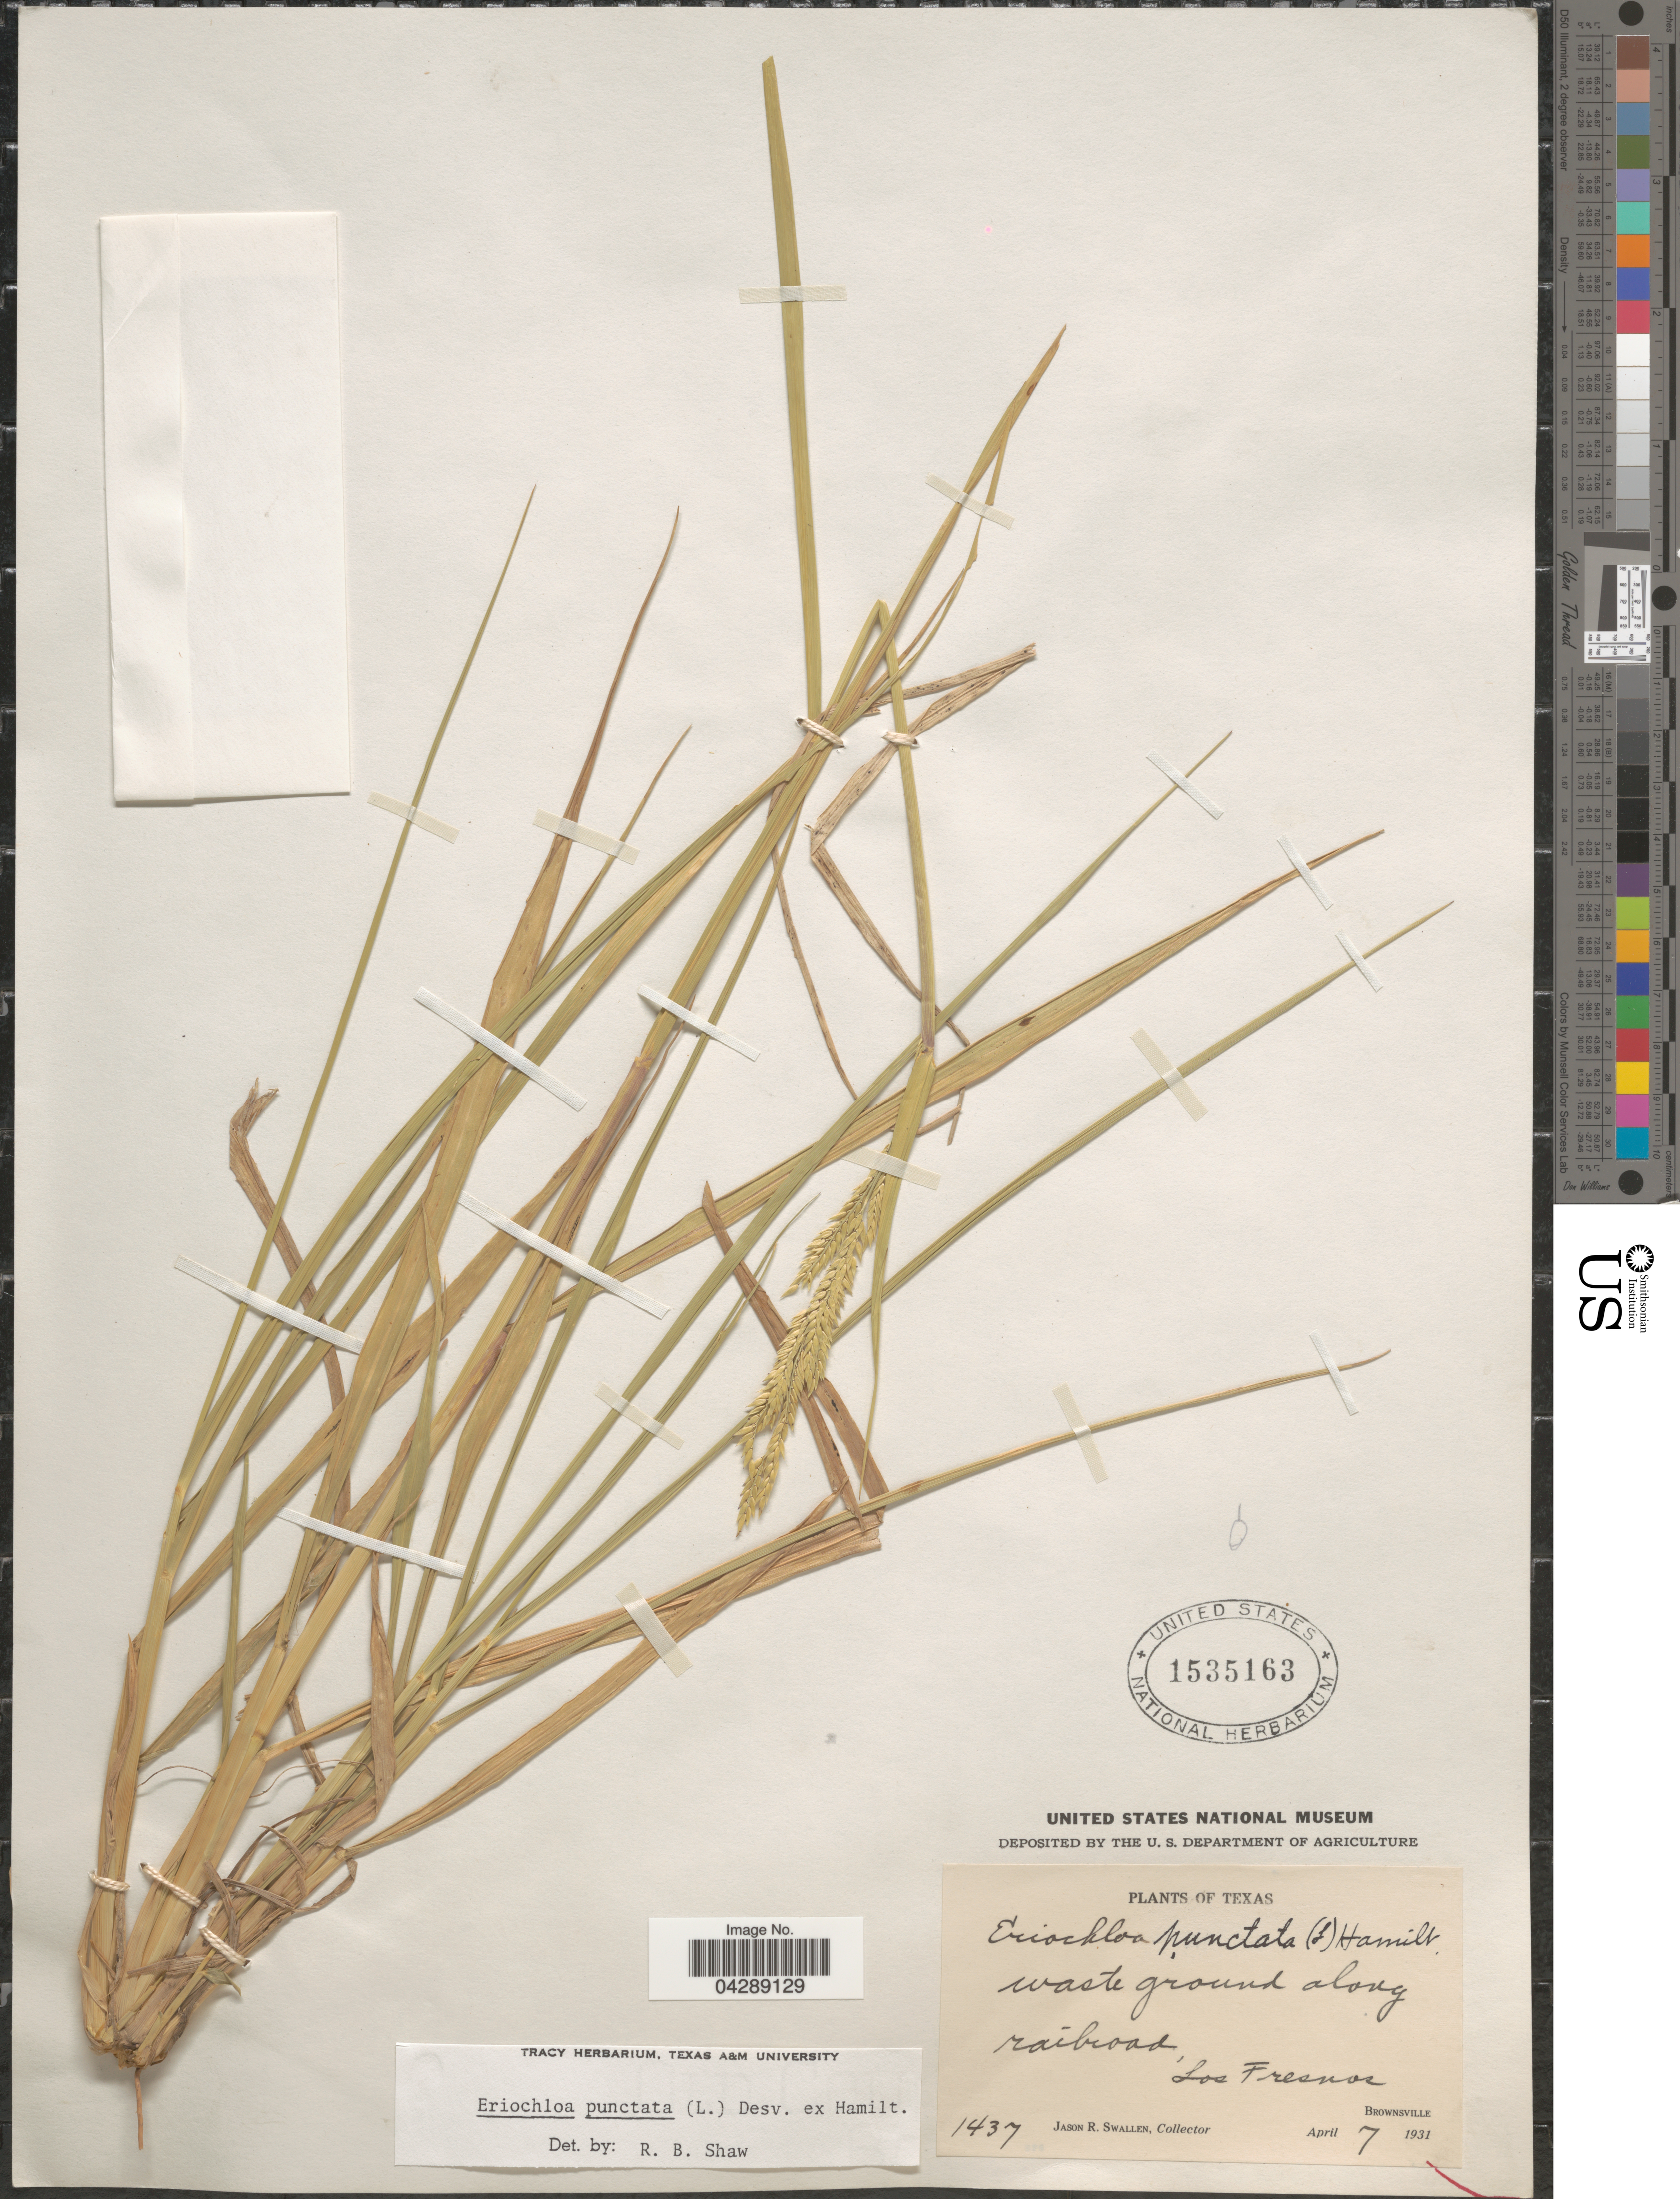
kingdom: Plantae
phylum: Tracheophyta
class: Liliopsida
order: Poales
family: Poaceae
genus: Eriochloa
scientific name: Eriochloa punctata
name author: (L.) Desv. ex Ham.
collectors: J. R. Swallen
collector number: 1437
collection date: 1931-04-07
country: United States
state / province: Texas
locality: Waste ground along railroad, Los Fresnos. Brownsville.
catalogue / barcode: US 1535163